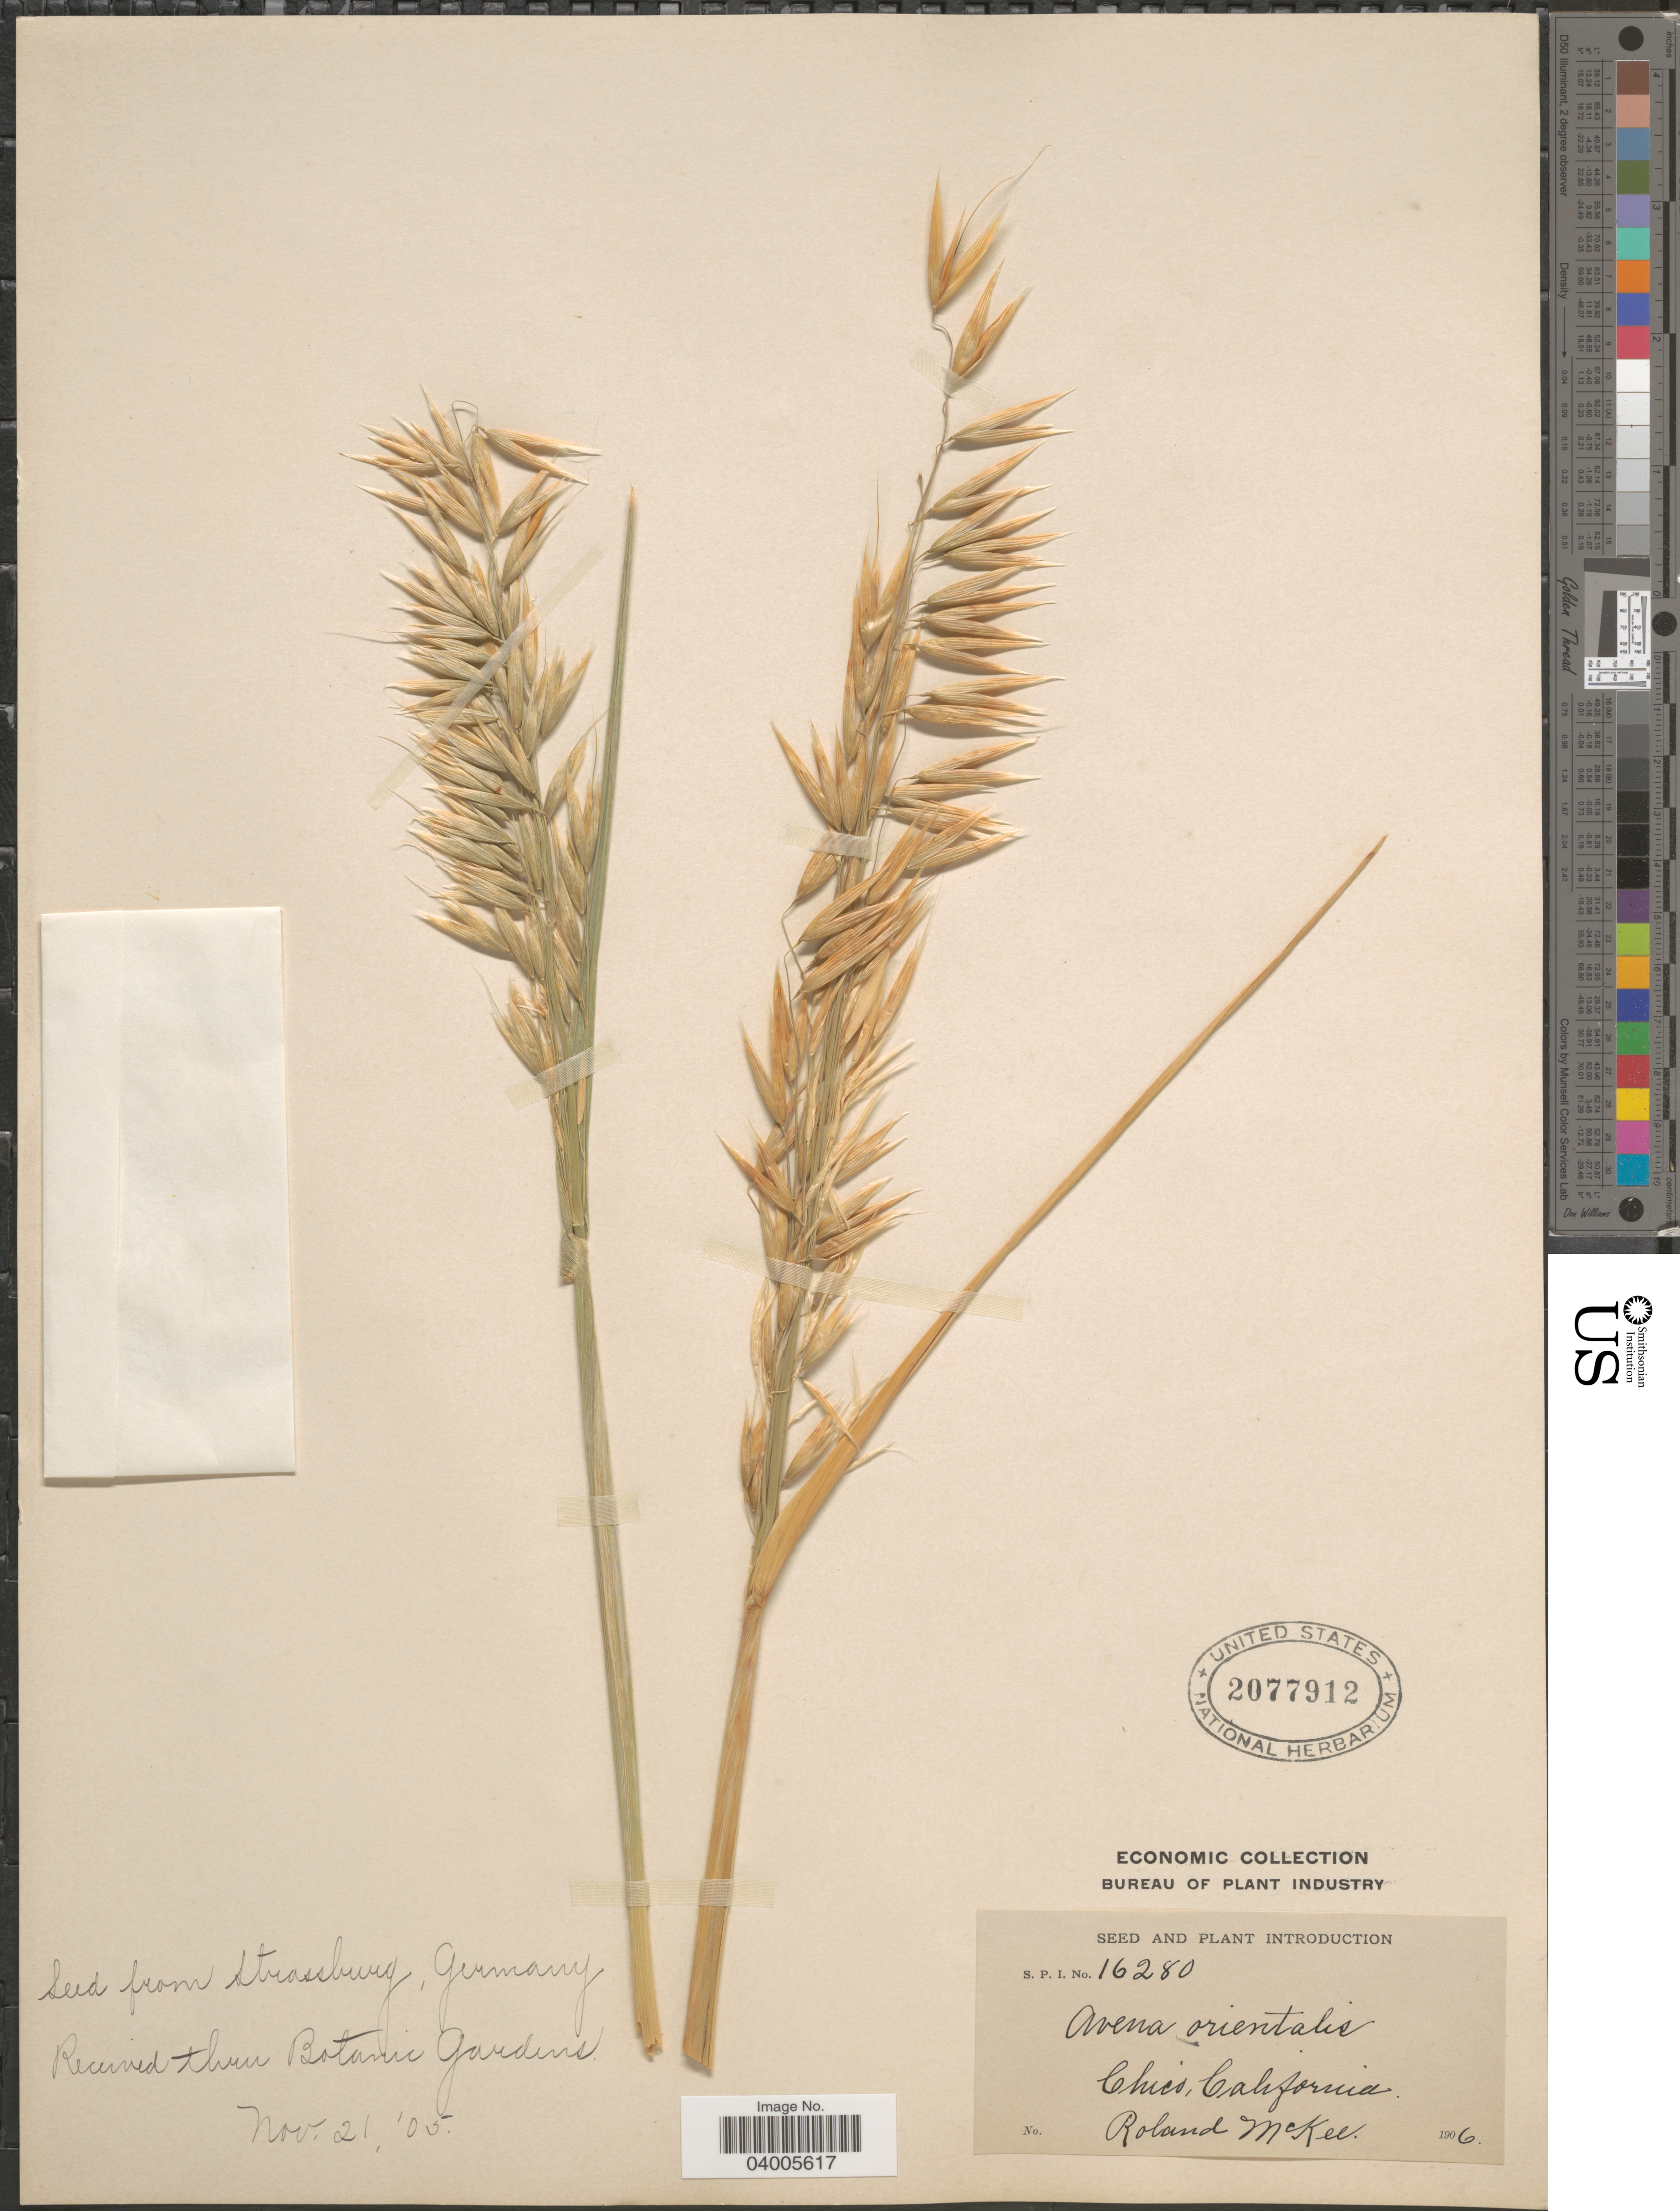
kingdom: Plantae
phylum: Tracheophyta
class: Liliopsida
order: Poales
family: Poaceae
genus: Avena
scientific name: Avena sativa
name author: L.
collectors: R. Mckee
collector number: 16280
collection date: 1906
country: United States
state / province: California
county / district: Butte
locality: Chico.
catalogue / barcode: US 2077912